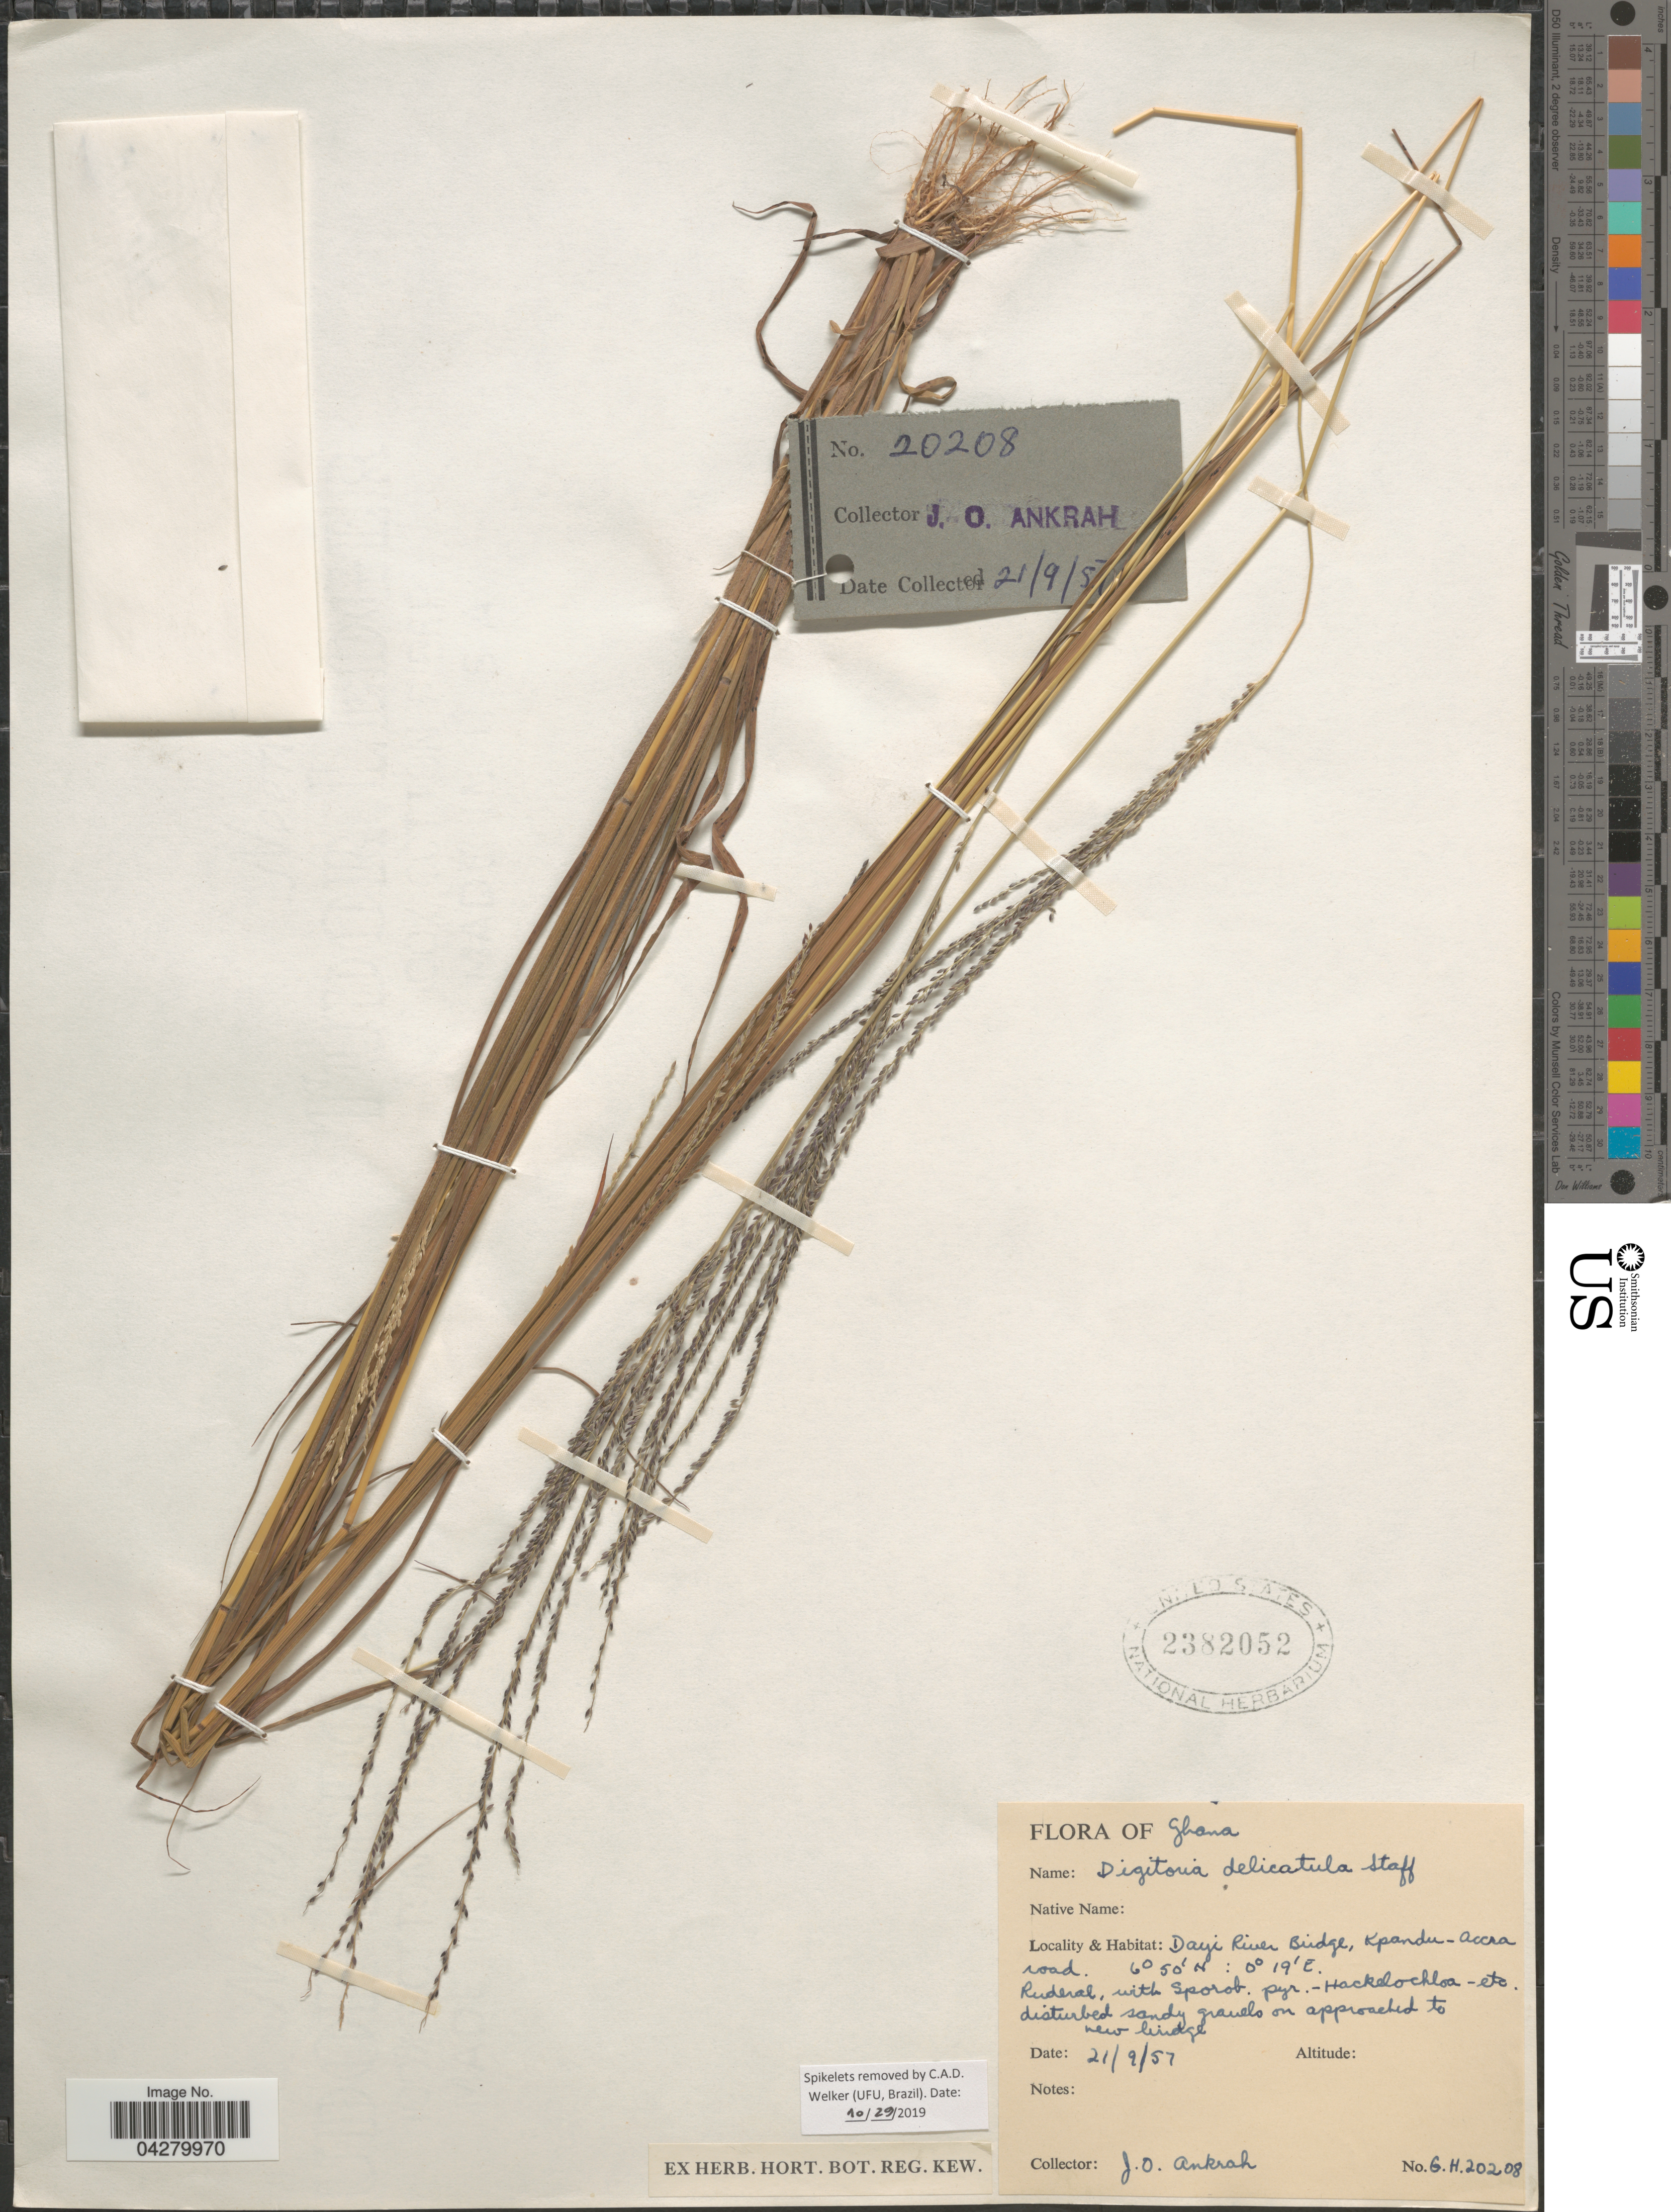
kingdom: Plantae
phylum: Tracheophyta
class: Liliopsida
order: Poales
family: Poaceae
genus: Digitaria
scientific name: Digitaria delicatula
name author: Stapf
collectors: J. Ankrah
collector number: GH20208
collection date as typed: Transcribed d/m/y: 21/9/57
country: Ghana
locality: Dayi River Bridge, Kpandu-Accra road.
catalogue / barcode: US 2382052